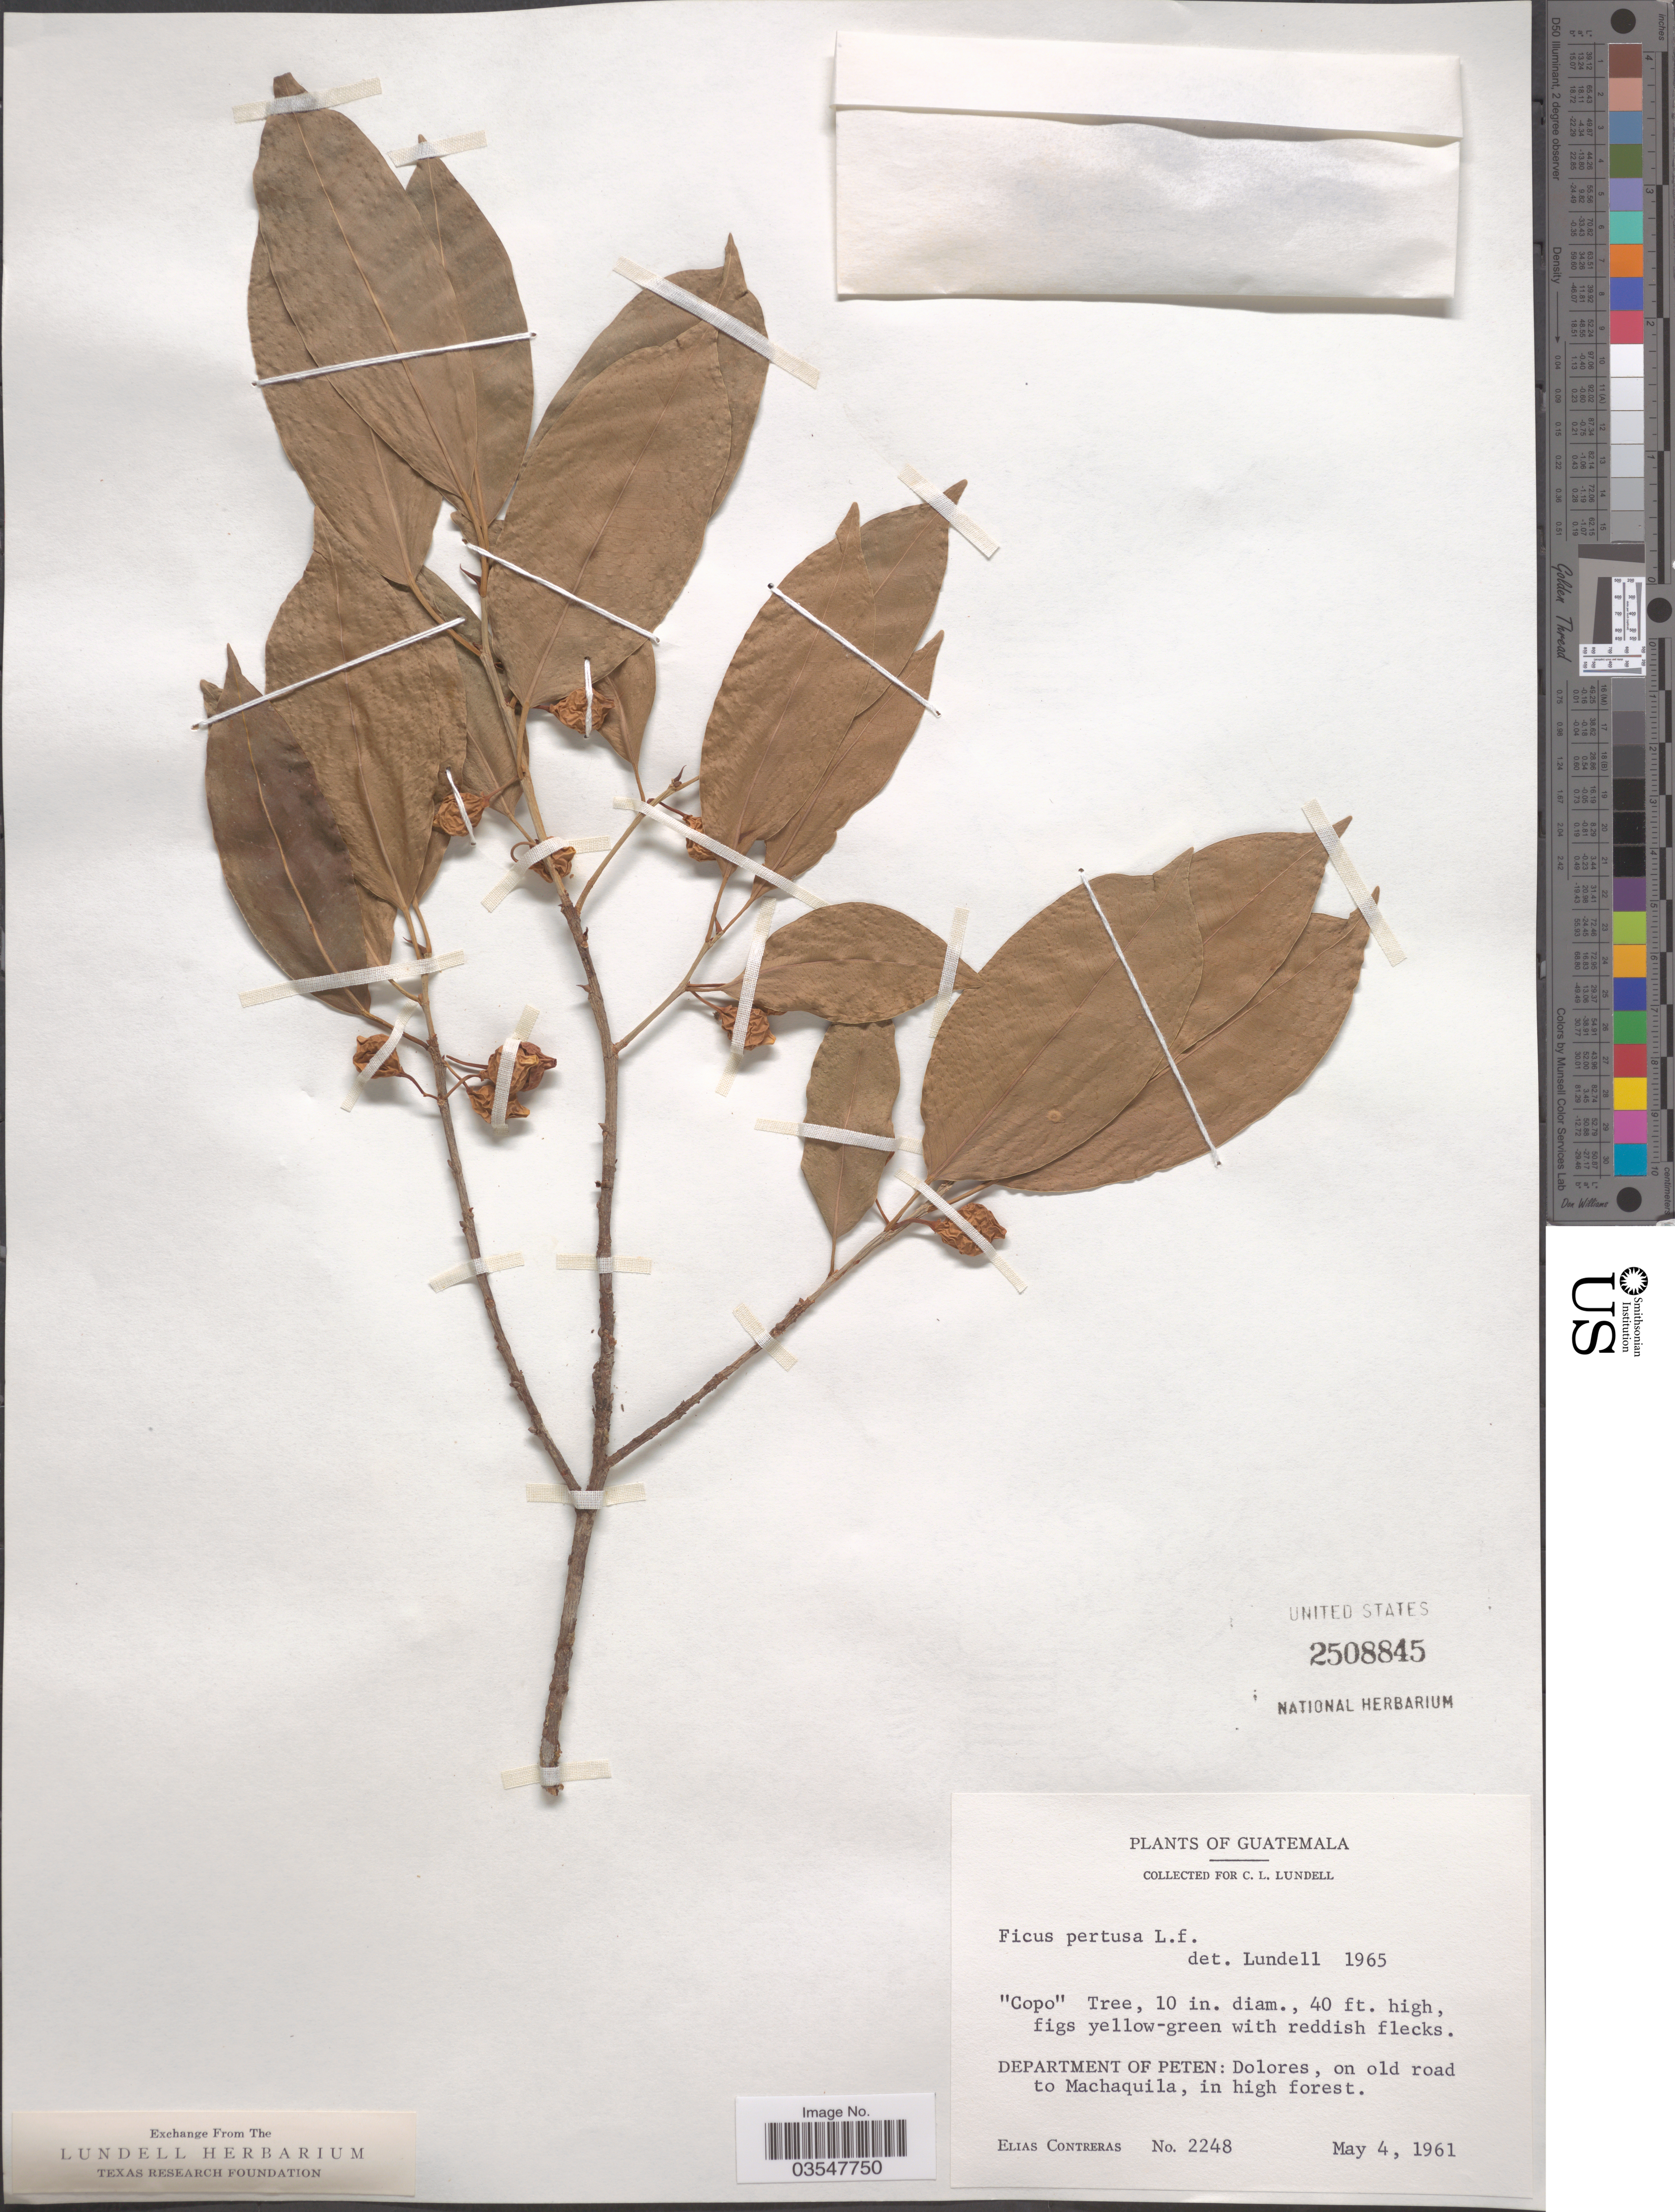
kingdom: Plantae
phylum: Tracheophyta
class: Magnoliopsida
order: Rosales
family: Moraceae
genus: Ficus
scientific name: Ficus pertusa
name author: L. f.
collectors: E. Contreras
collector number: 2248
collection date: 1961-05-04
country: Guatemala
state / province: El Peten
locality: Department of Peten: Dolores, on old road to Machaquila.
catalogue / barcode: US 2508845